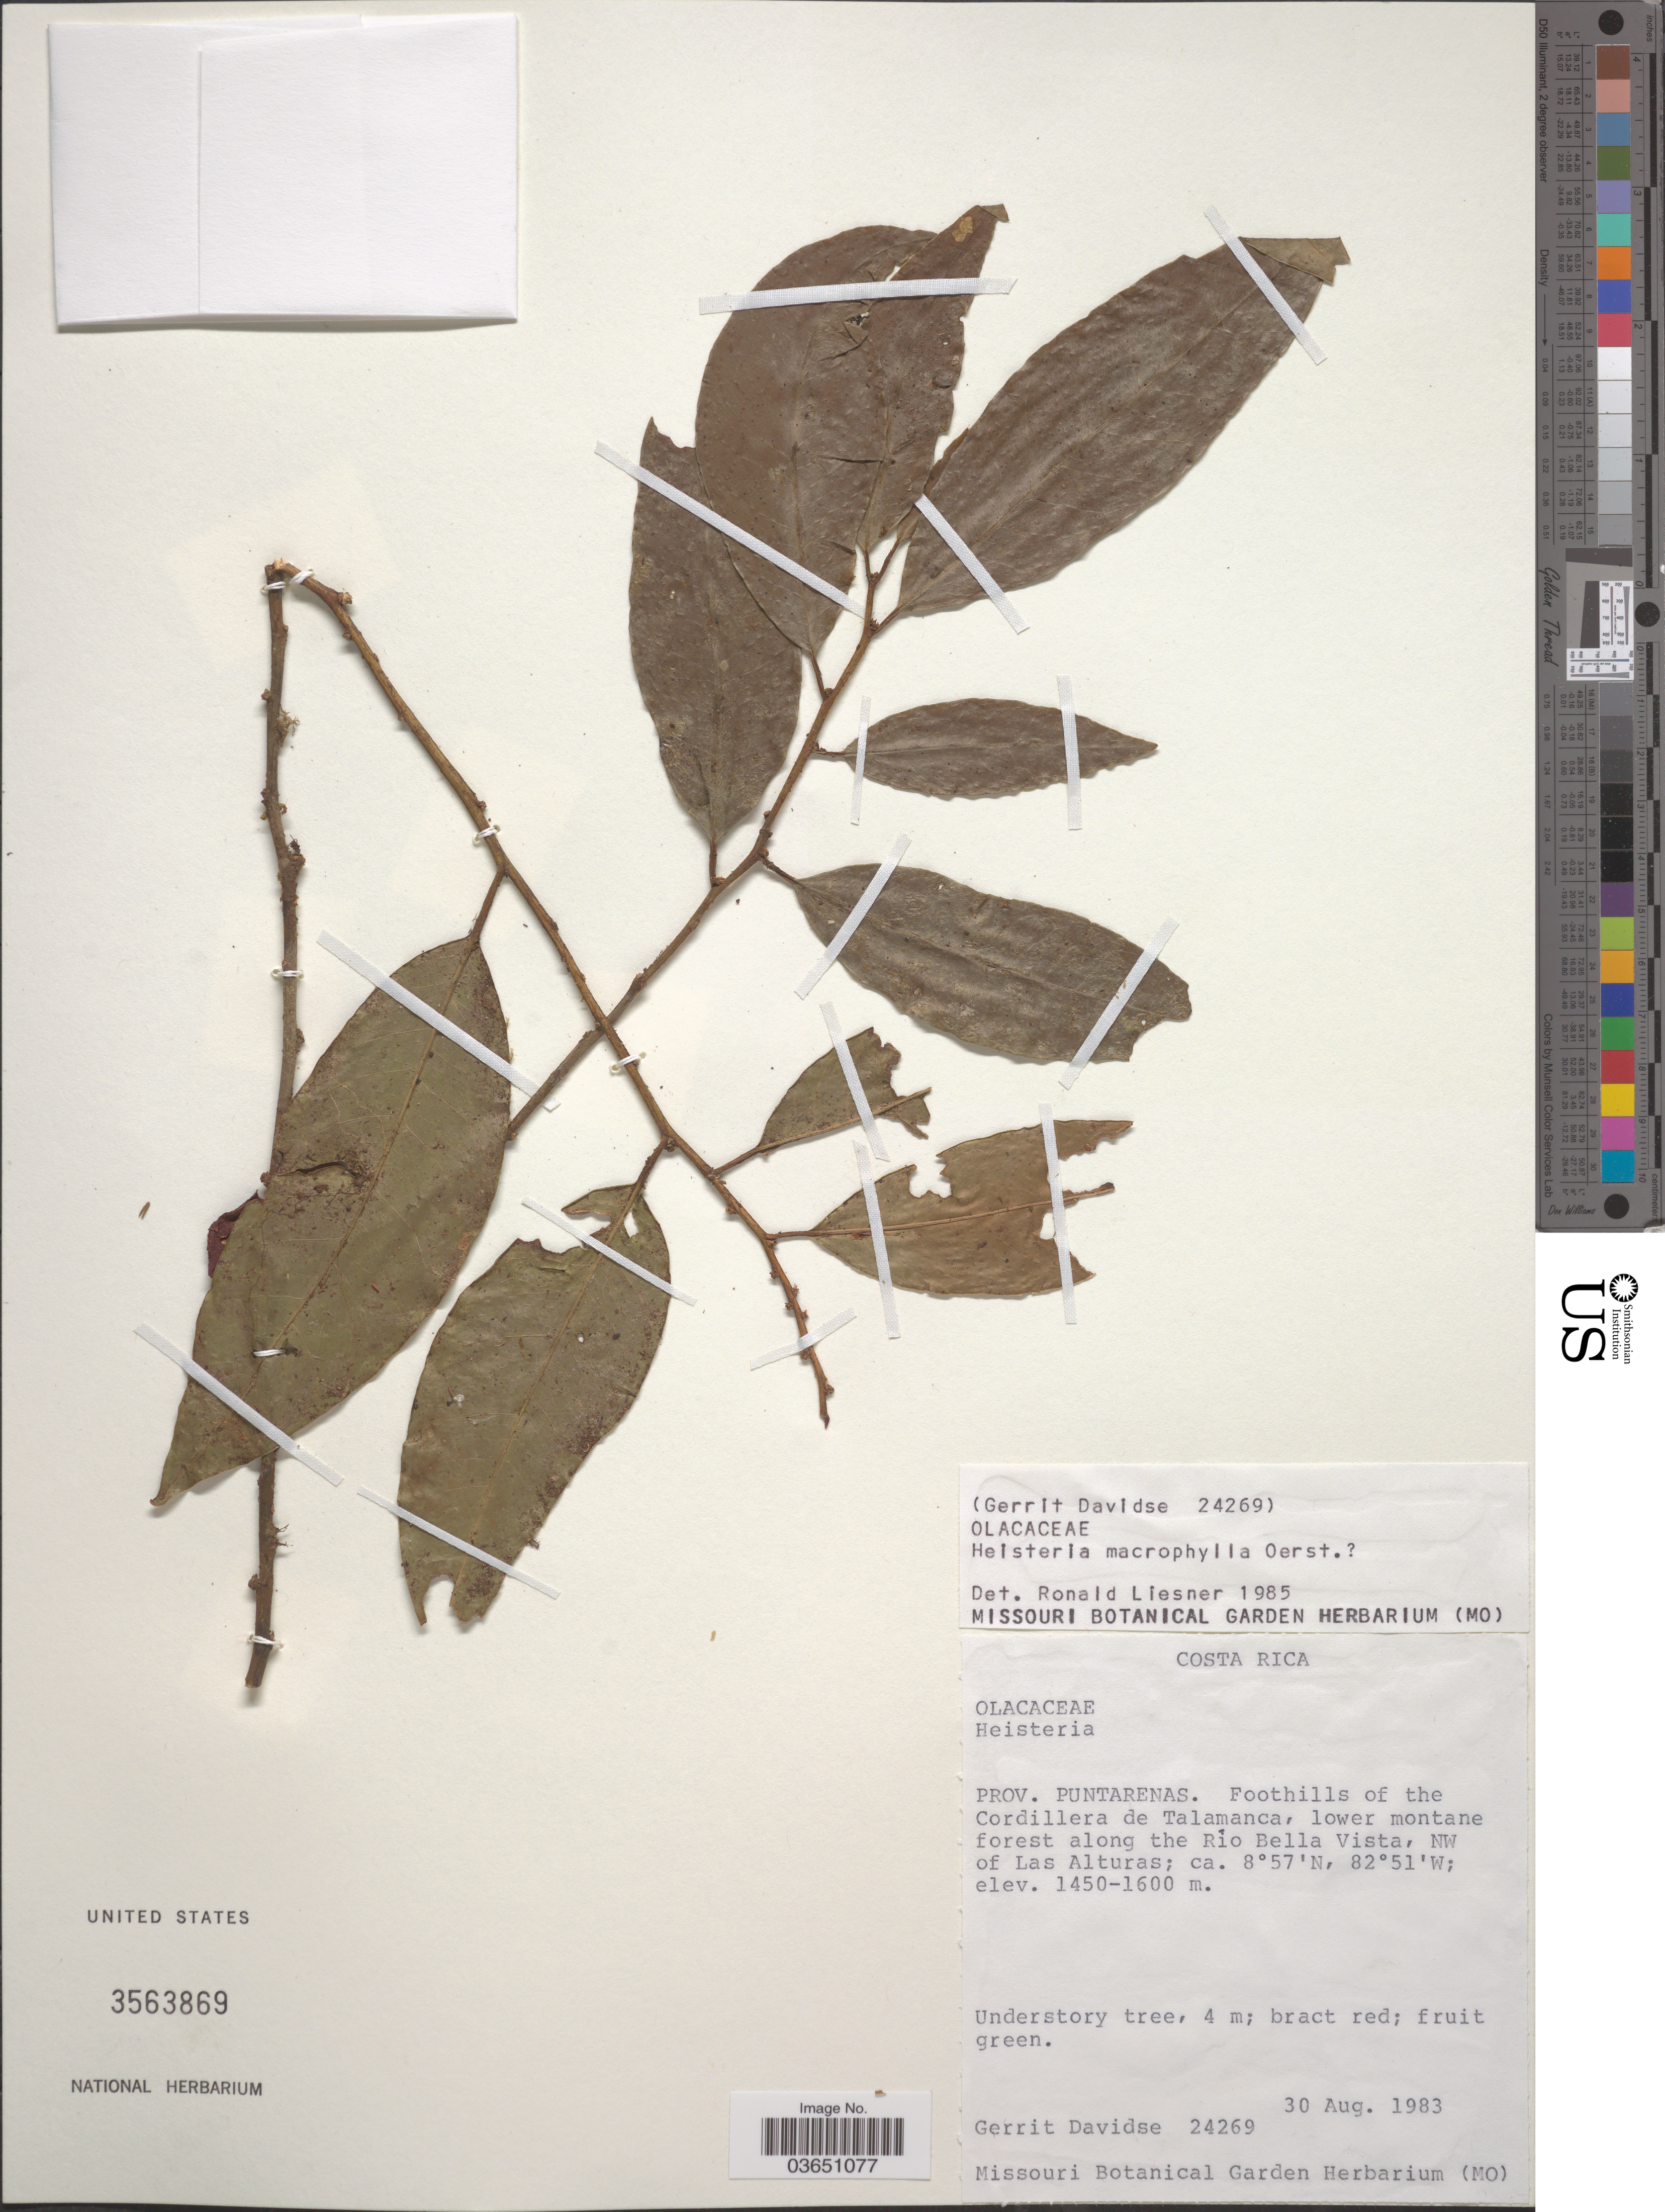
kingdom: Plantae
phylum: Tracheophyta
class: Magnoliopsida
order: Santalales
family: Erythropalaceae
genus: Heisteria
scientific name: Heisteria macrophylla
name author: Oerst.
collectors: G. Davidse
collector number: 24269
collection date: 1983-08-30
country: Costa Rica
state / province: Puntarenas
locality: Foothils of the Cordillera de Talamanca, lower montane forest along the Río Bella Vista, NW of Las Alturas.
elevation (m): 1450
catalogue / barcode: US 3563869